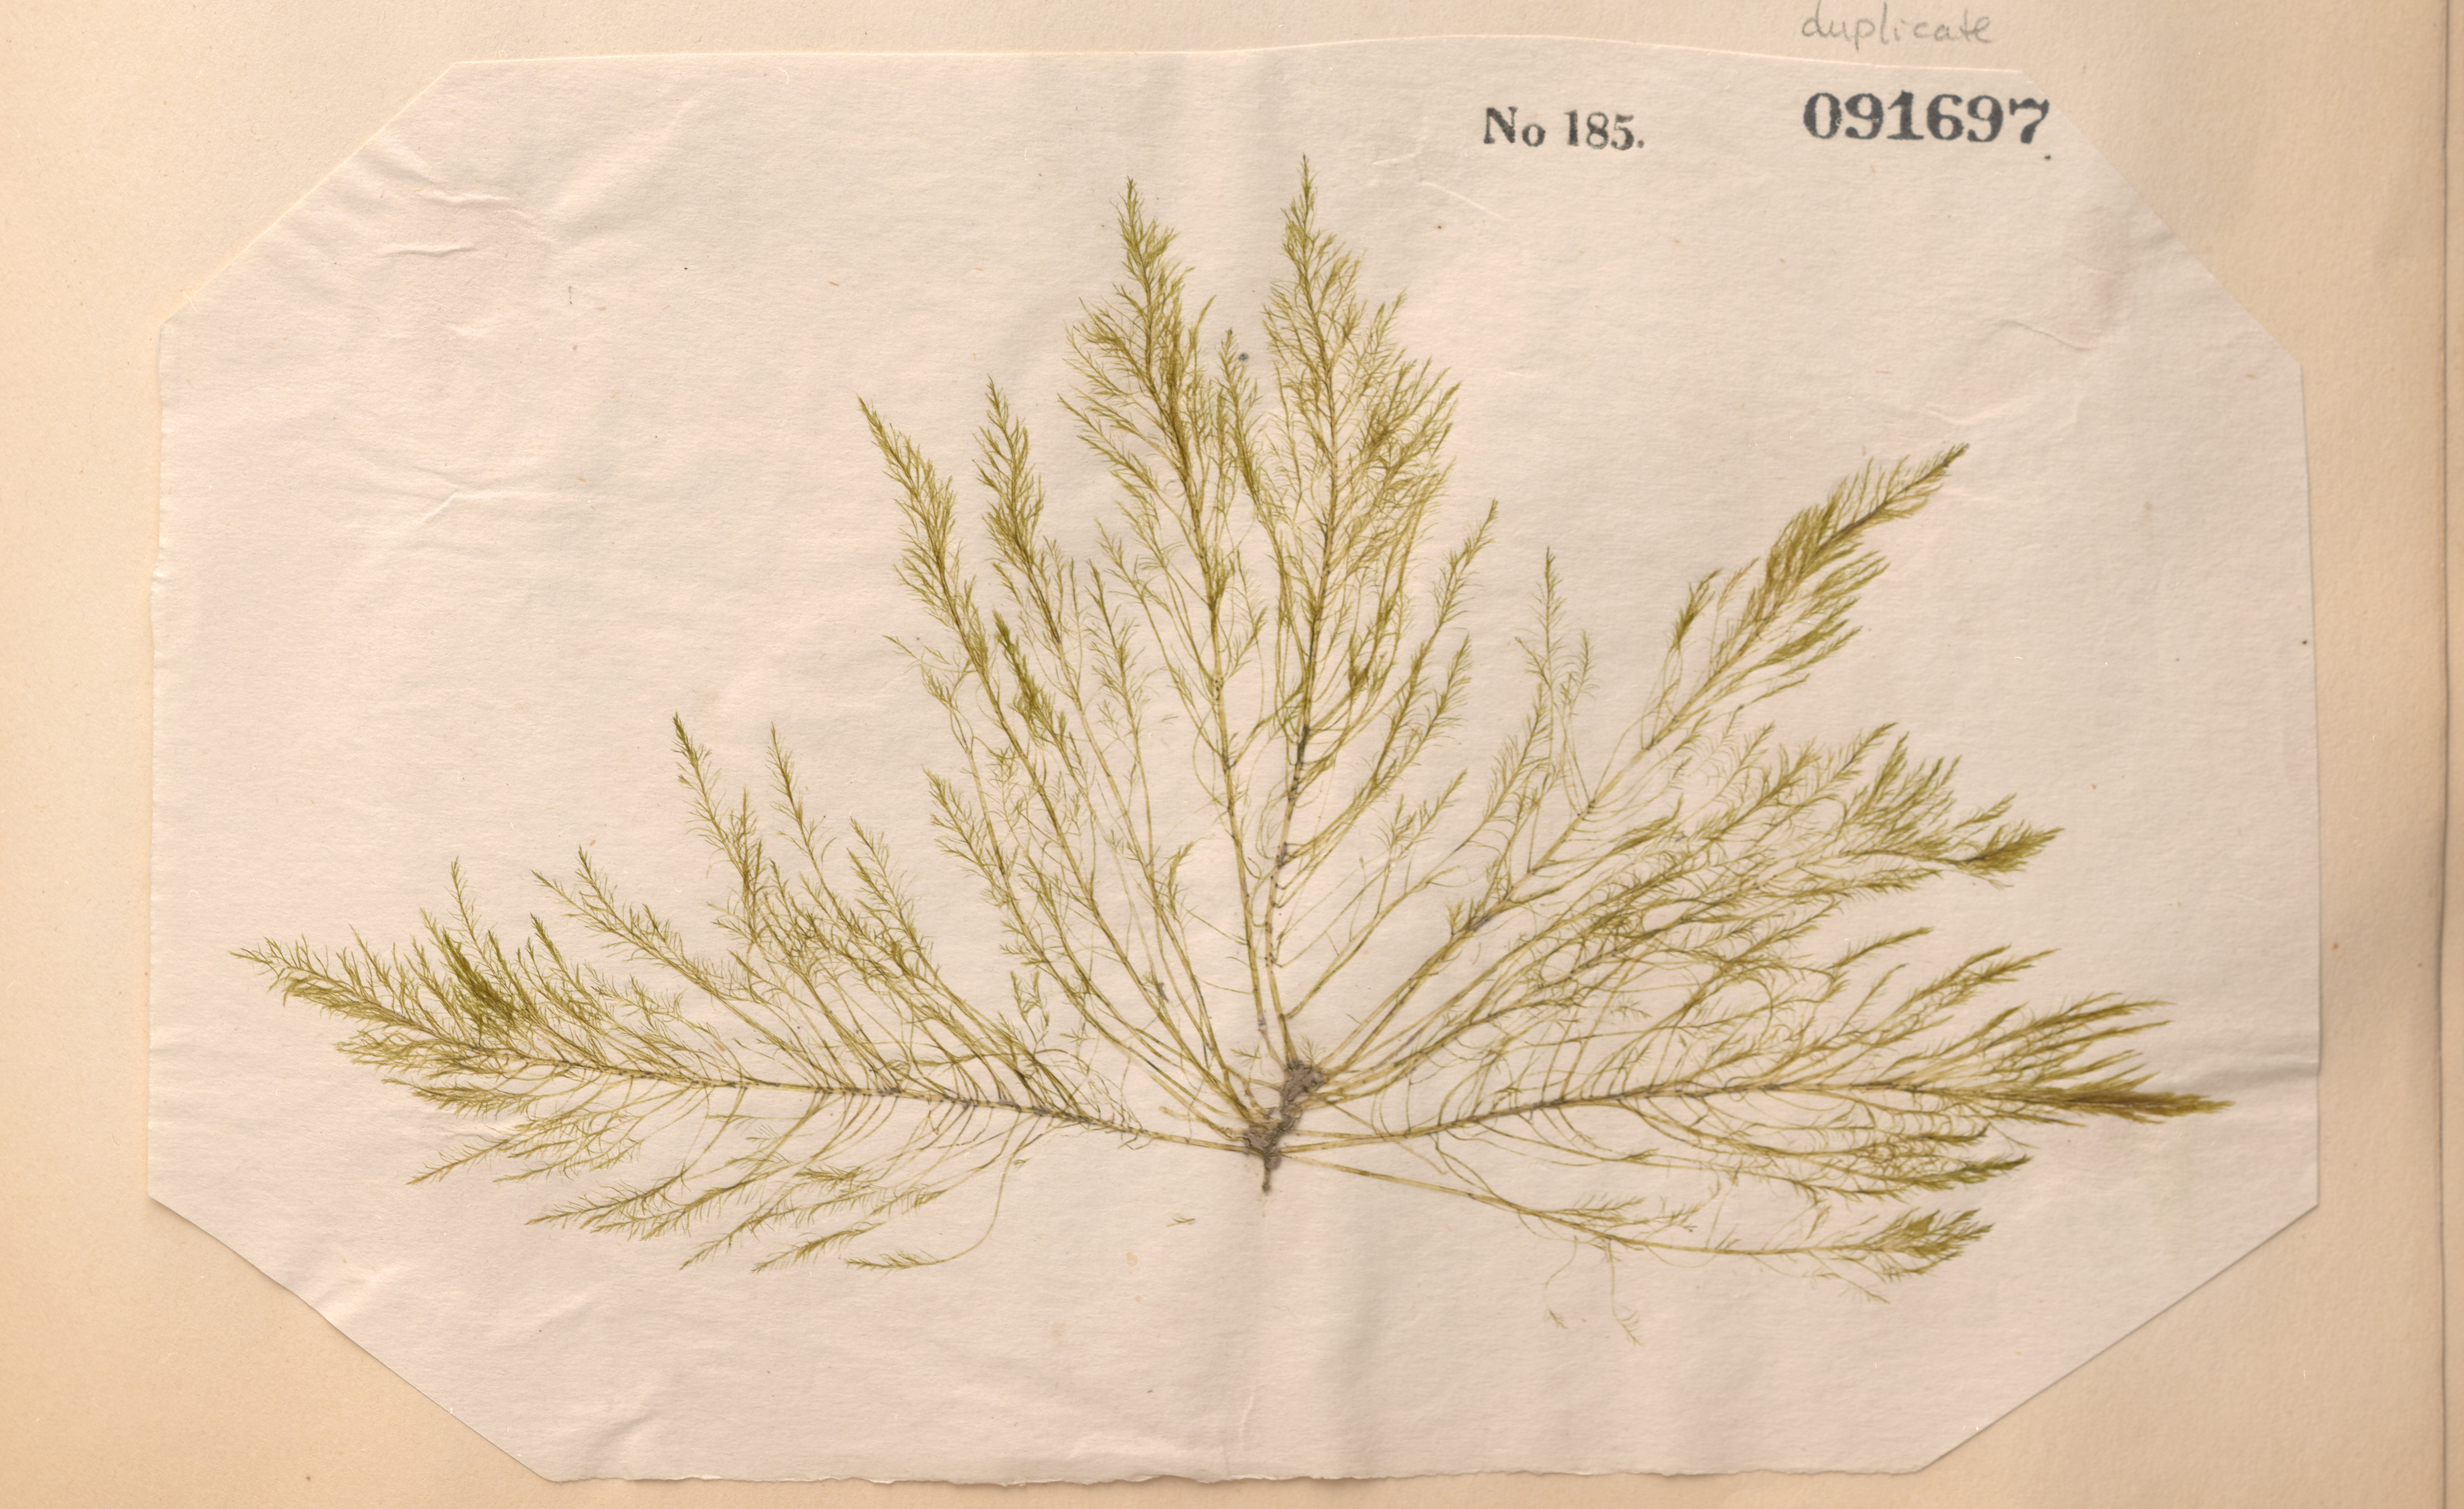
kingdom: Plantae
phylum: Chlorophyta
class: Ulvophyceae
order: Bryopsidales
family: Bryopsidaceae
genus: Bryopsis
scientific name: Bryopsis plumosa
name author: (Huds.) C. Agardh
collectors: C. Durant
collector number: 185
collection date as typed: Sum 1850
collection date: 1850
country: United States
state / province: New York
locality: Hurlgate, The Battery, Yellow Hook and Bergen Point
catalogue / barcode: US 91697